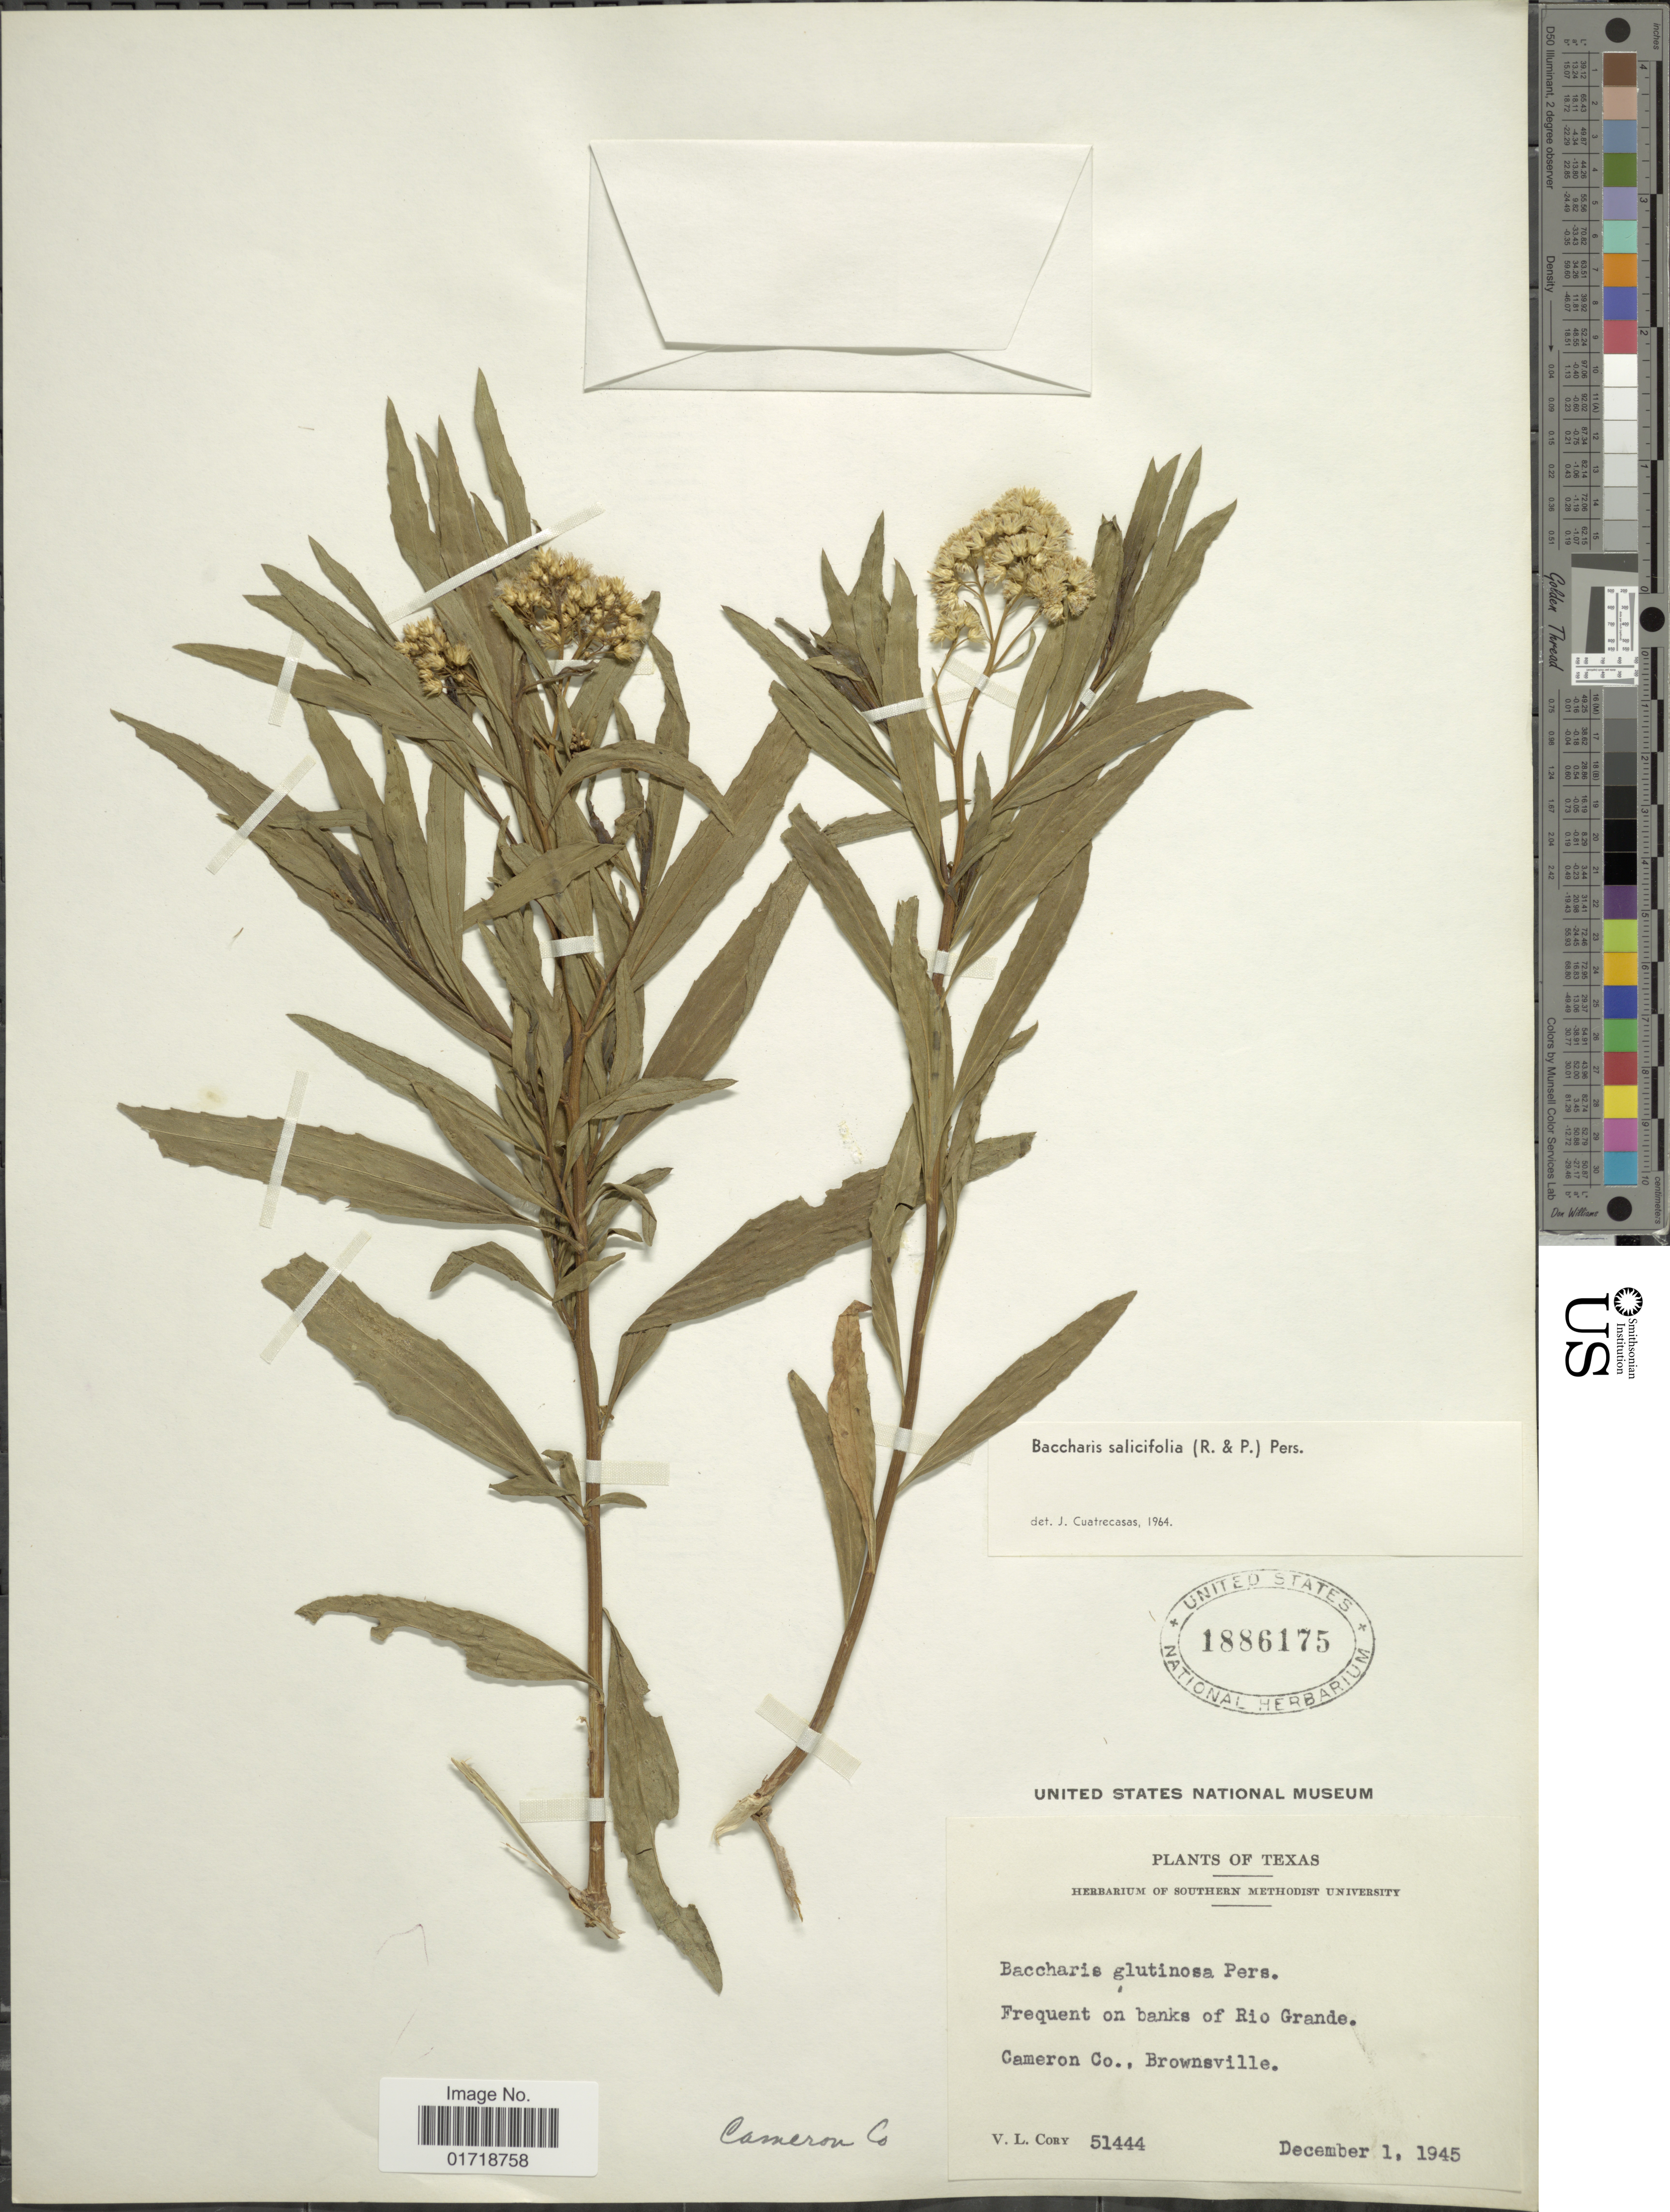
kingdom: Plantae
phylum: Tracheophyta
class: Magnoliopsida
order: Asterales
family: Asteraceae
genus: Baccharis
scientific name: Baccharis glutinosa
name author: Pers.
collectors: V. Cory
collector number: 51444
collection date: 1945-12-01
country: United States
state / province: Texas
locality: Freguent on banks of Rio Grande, Cameron Co. Brownsville.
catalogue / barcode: US 1886175